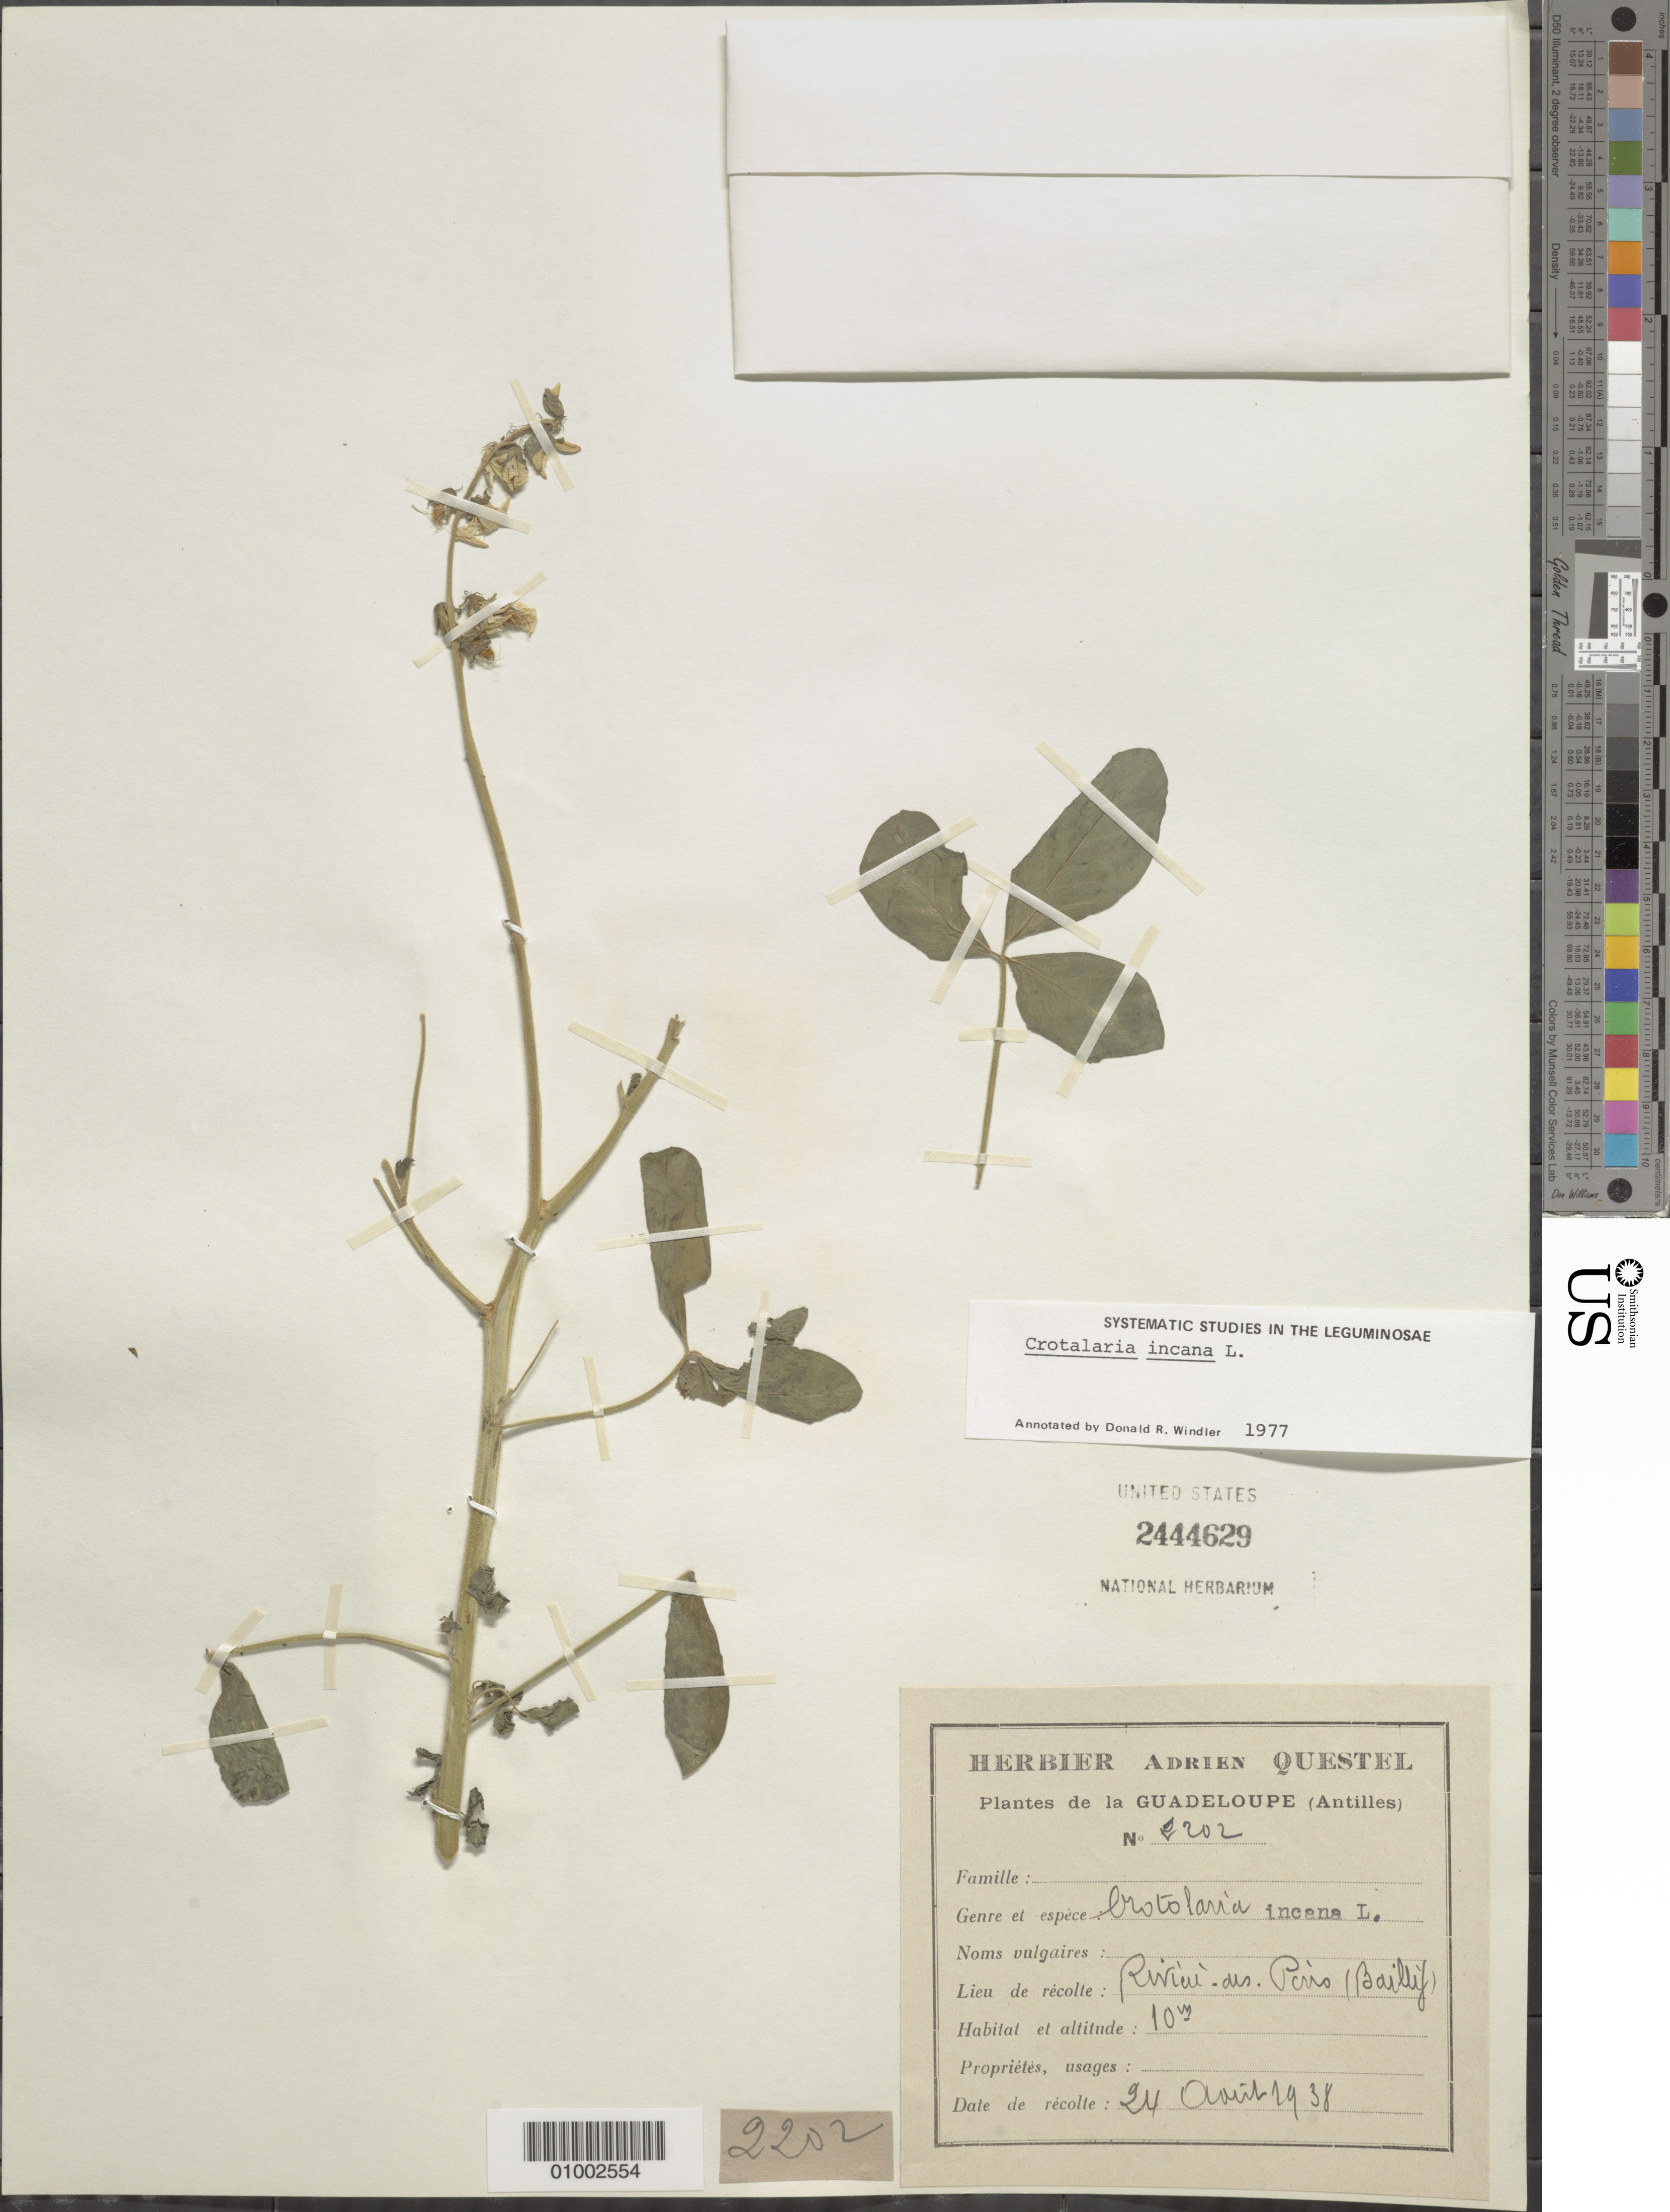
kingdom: Plantae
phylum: Tracheophyta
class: Magnoliopsida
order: Fabales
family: Fabaceae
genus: Crotalaria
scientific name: Crotalaria incana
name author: L.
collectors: A. Questel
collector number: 202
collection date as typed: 24 Oct 1938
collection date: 1938-10-24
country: Guadeloupe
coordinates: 0 N, 0 E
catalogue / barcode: US 2444629